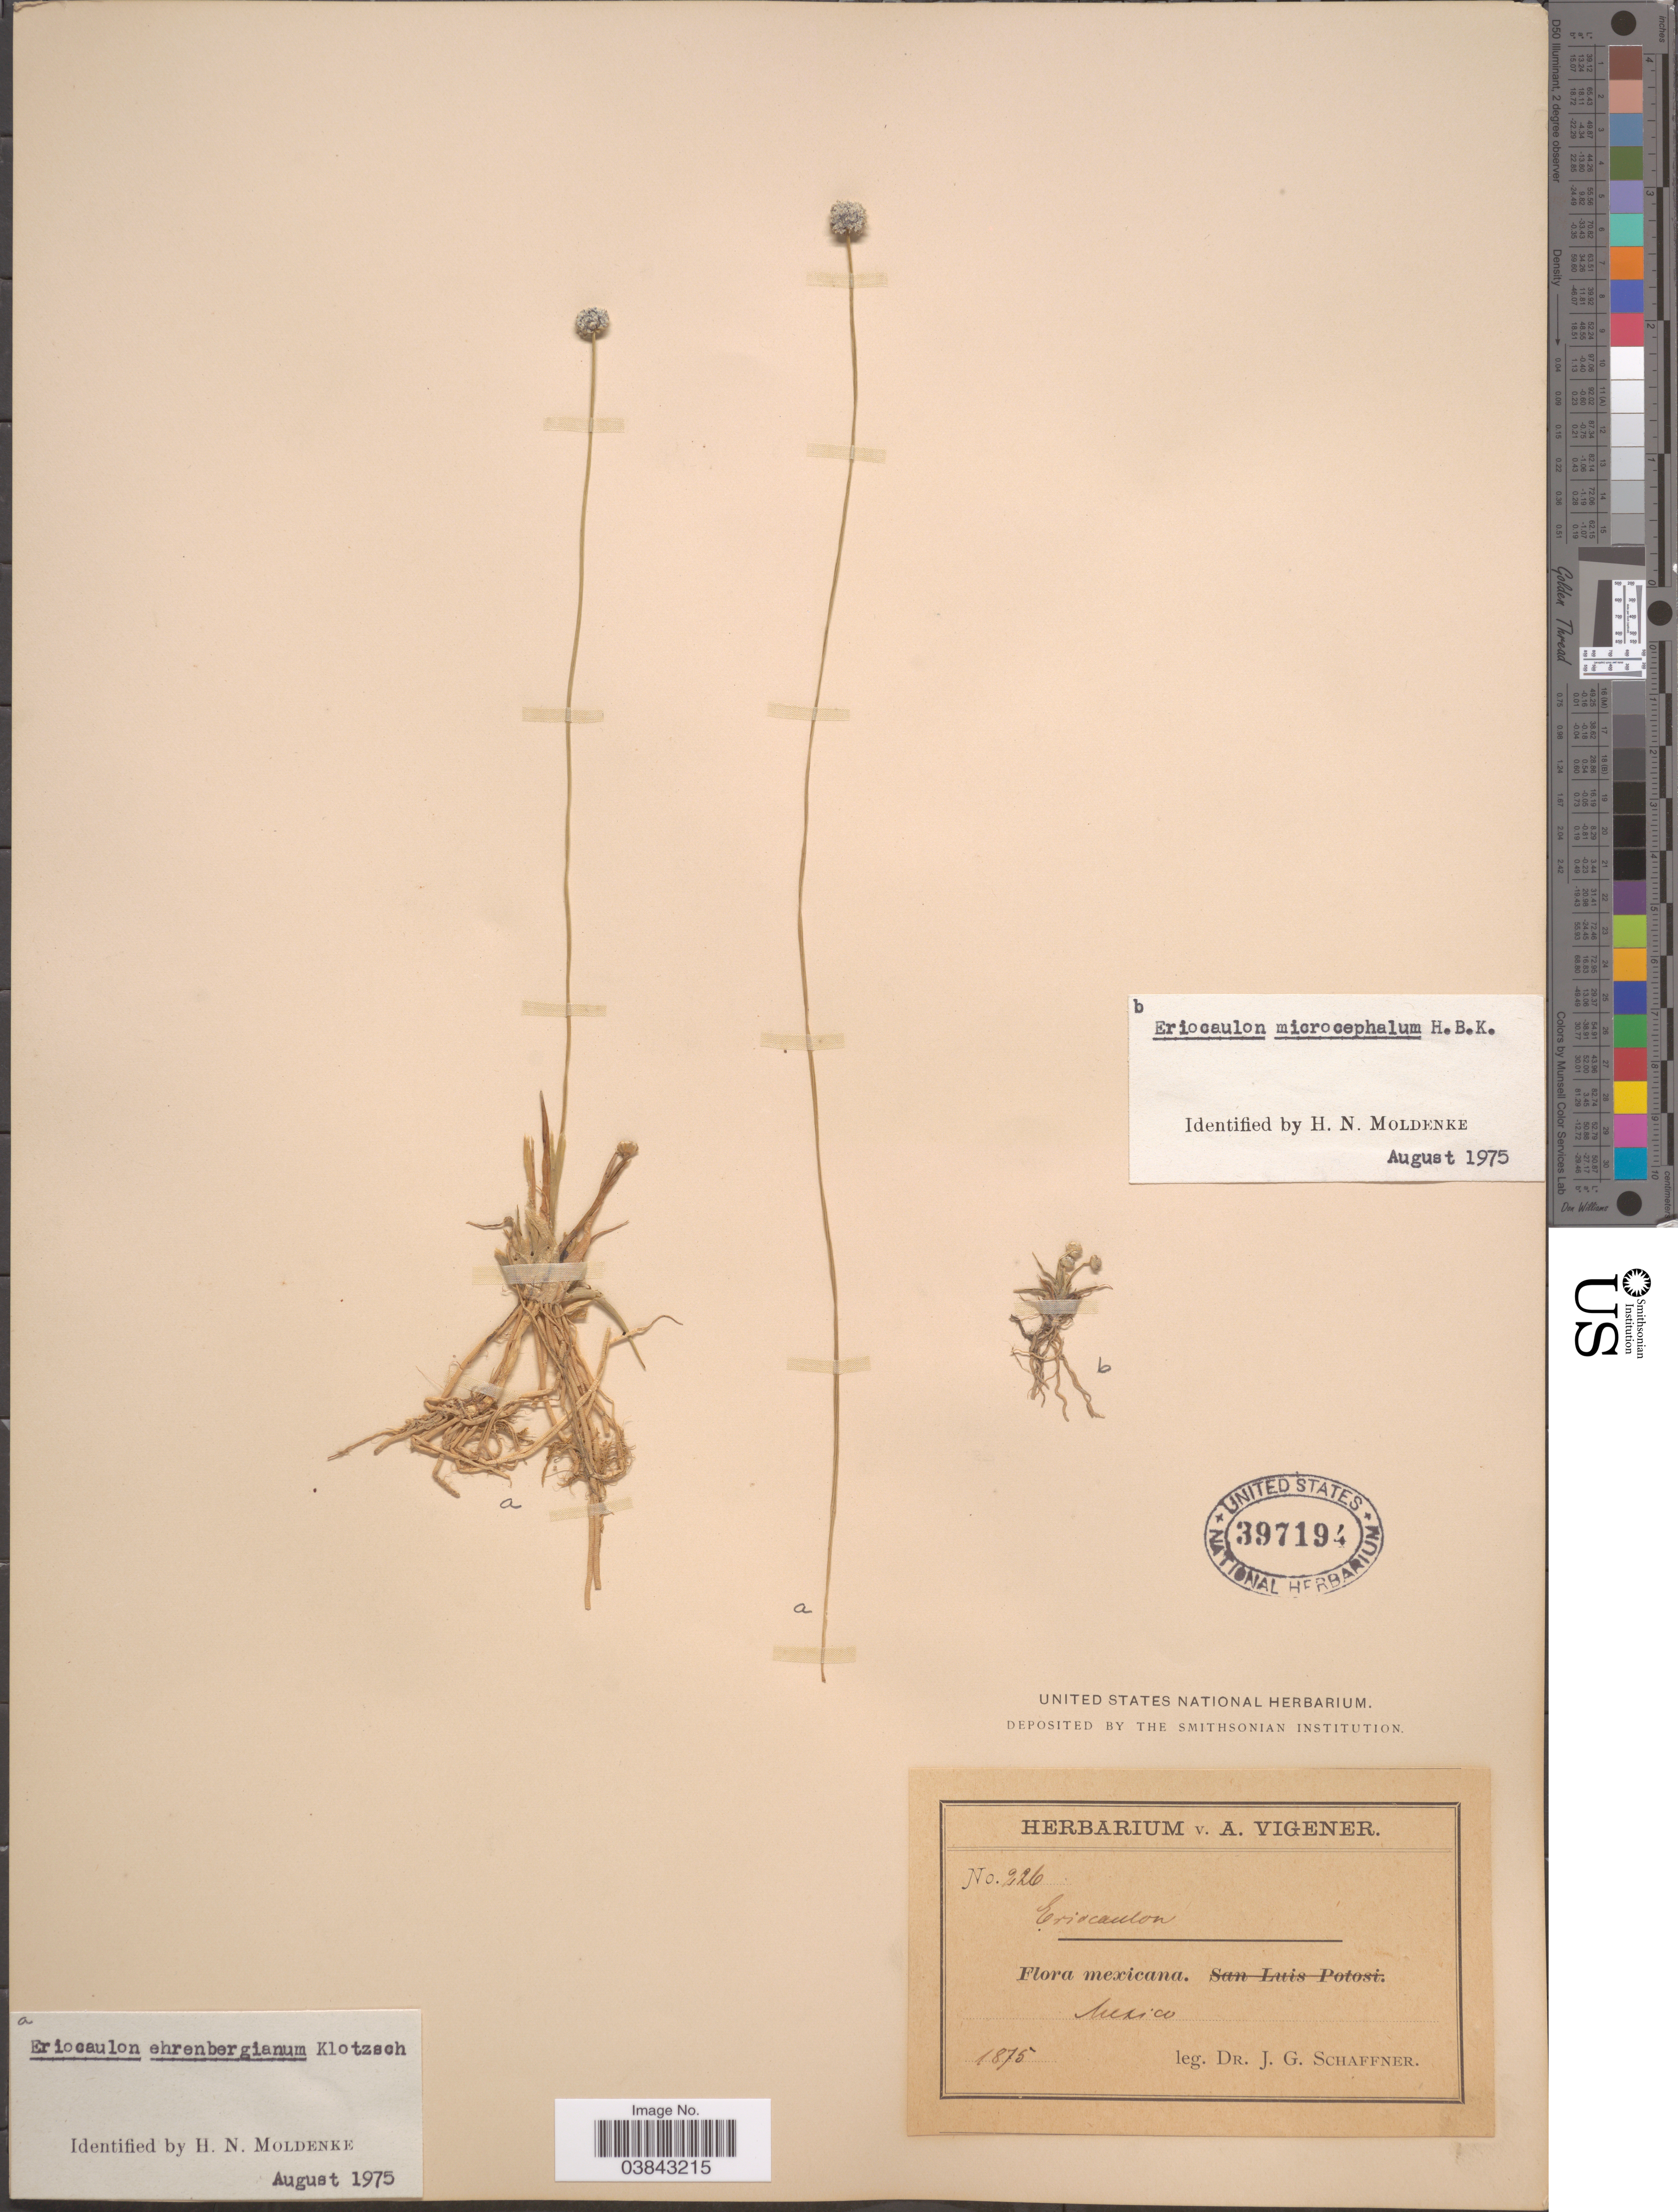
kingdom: Plantae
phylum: Tracheophyta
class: Liliopsida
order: Poales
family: Eriocaulaceae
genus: Eriocaulon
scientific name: Eriocaulon ehrenbergianum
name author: Klotzsch ex Körn. in Mart.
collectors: J. G. Schaffner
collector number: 226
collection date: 1875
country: Mexico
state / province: México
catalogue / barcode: US 397194